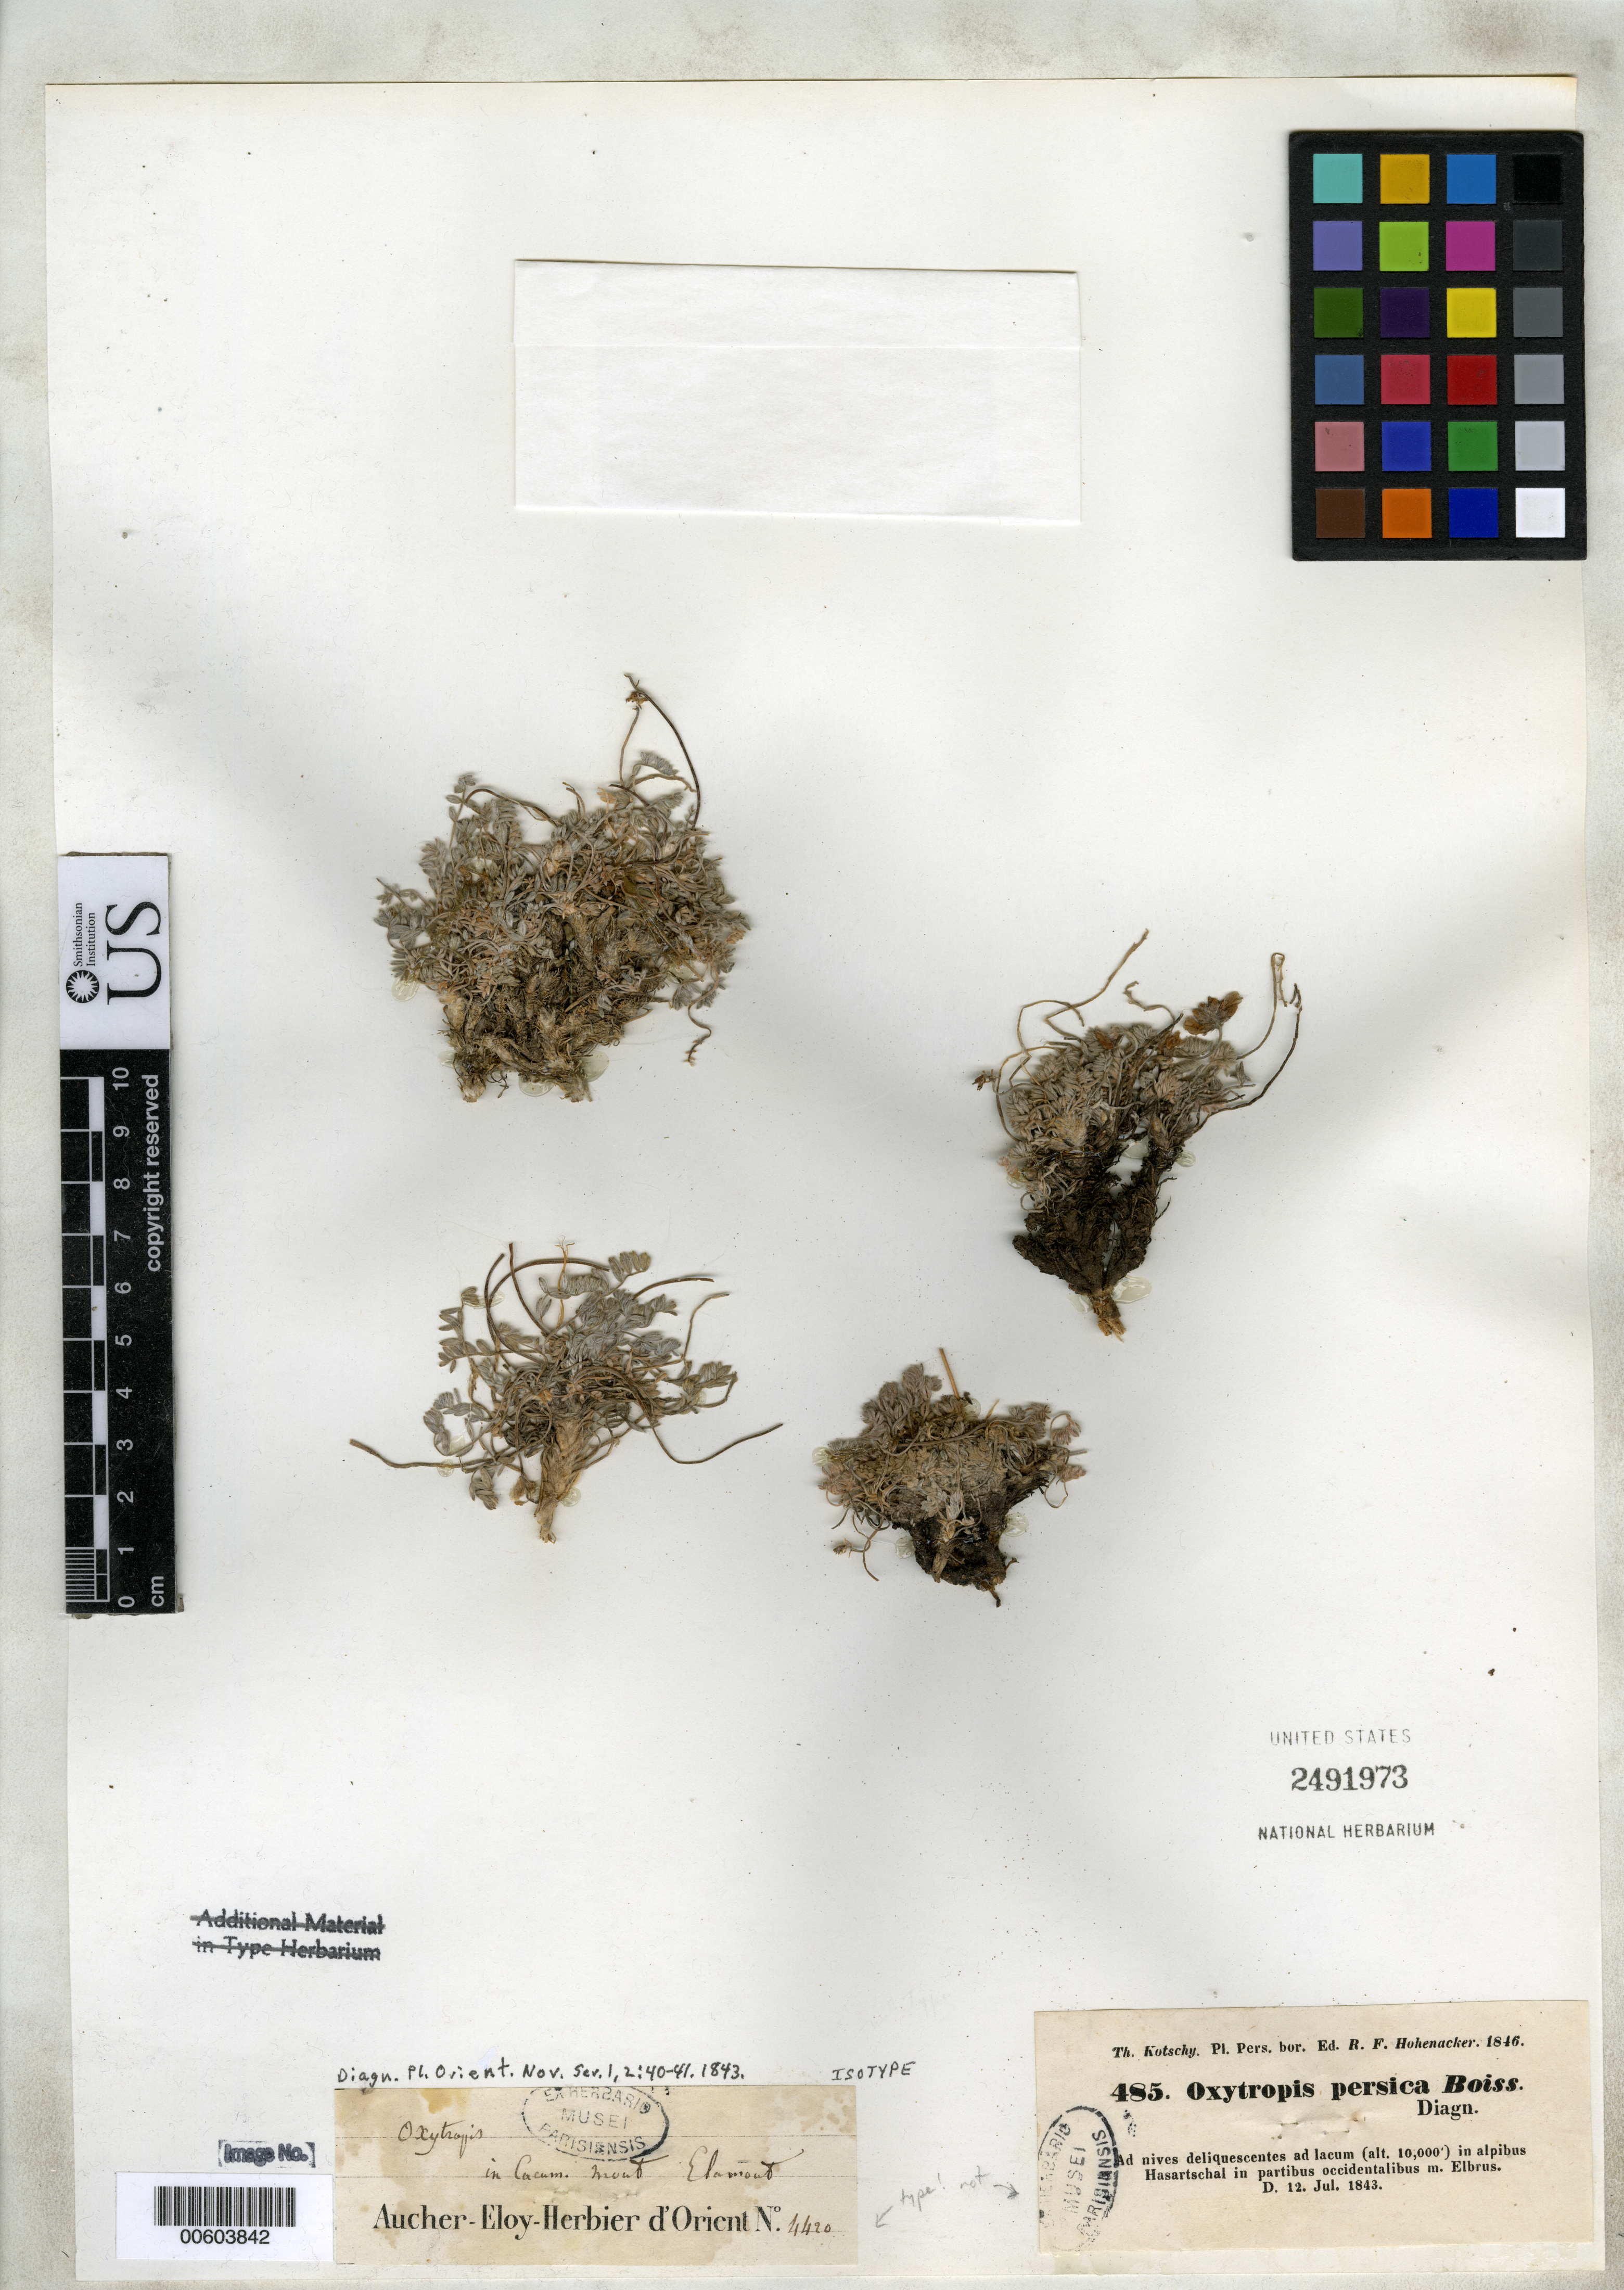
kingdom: Plantae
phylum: Tracheophyta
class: Magnoliopsida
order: Fabales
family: Fabaceae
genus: Oxytropis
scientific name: Oxytropis persica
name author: Boiss.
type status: Isotype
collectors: P. Aucher-Éloy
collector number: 4420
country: Iran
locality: In cacumine Mount Elamout.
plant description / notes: This specimen bears a label of both Kotschy & Aucher-Eloy; apparently the Kotschy label does not represent the collection.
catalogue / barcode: US 2491973